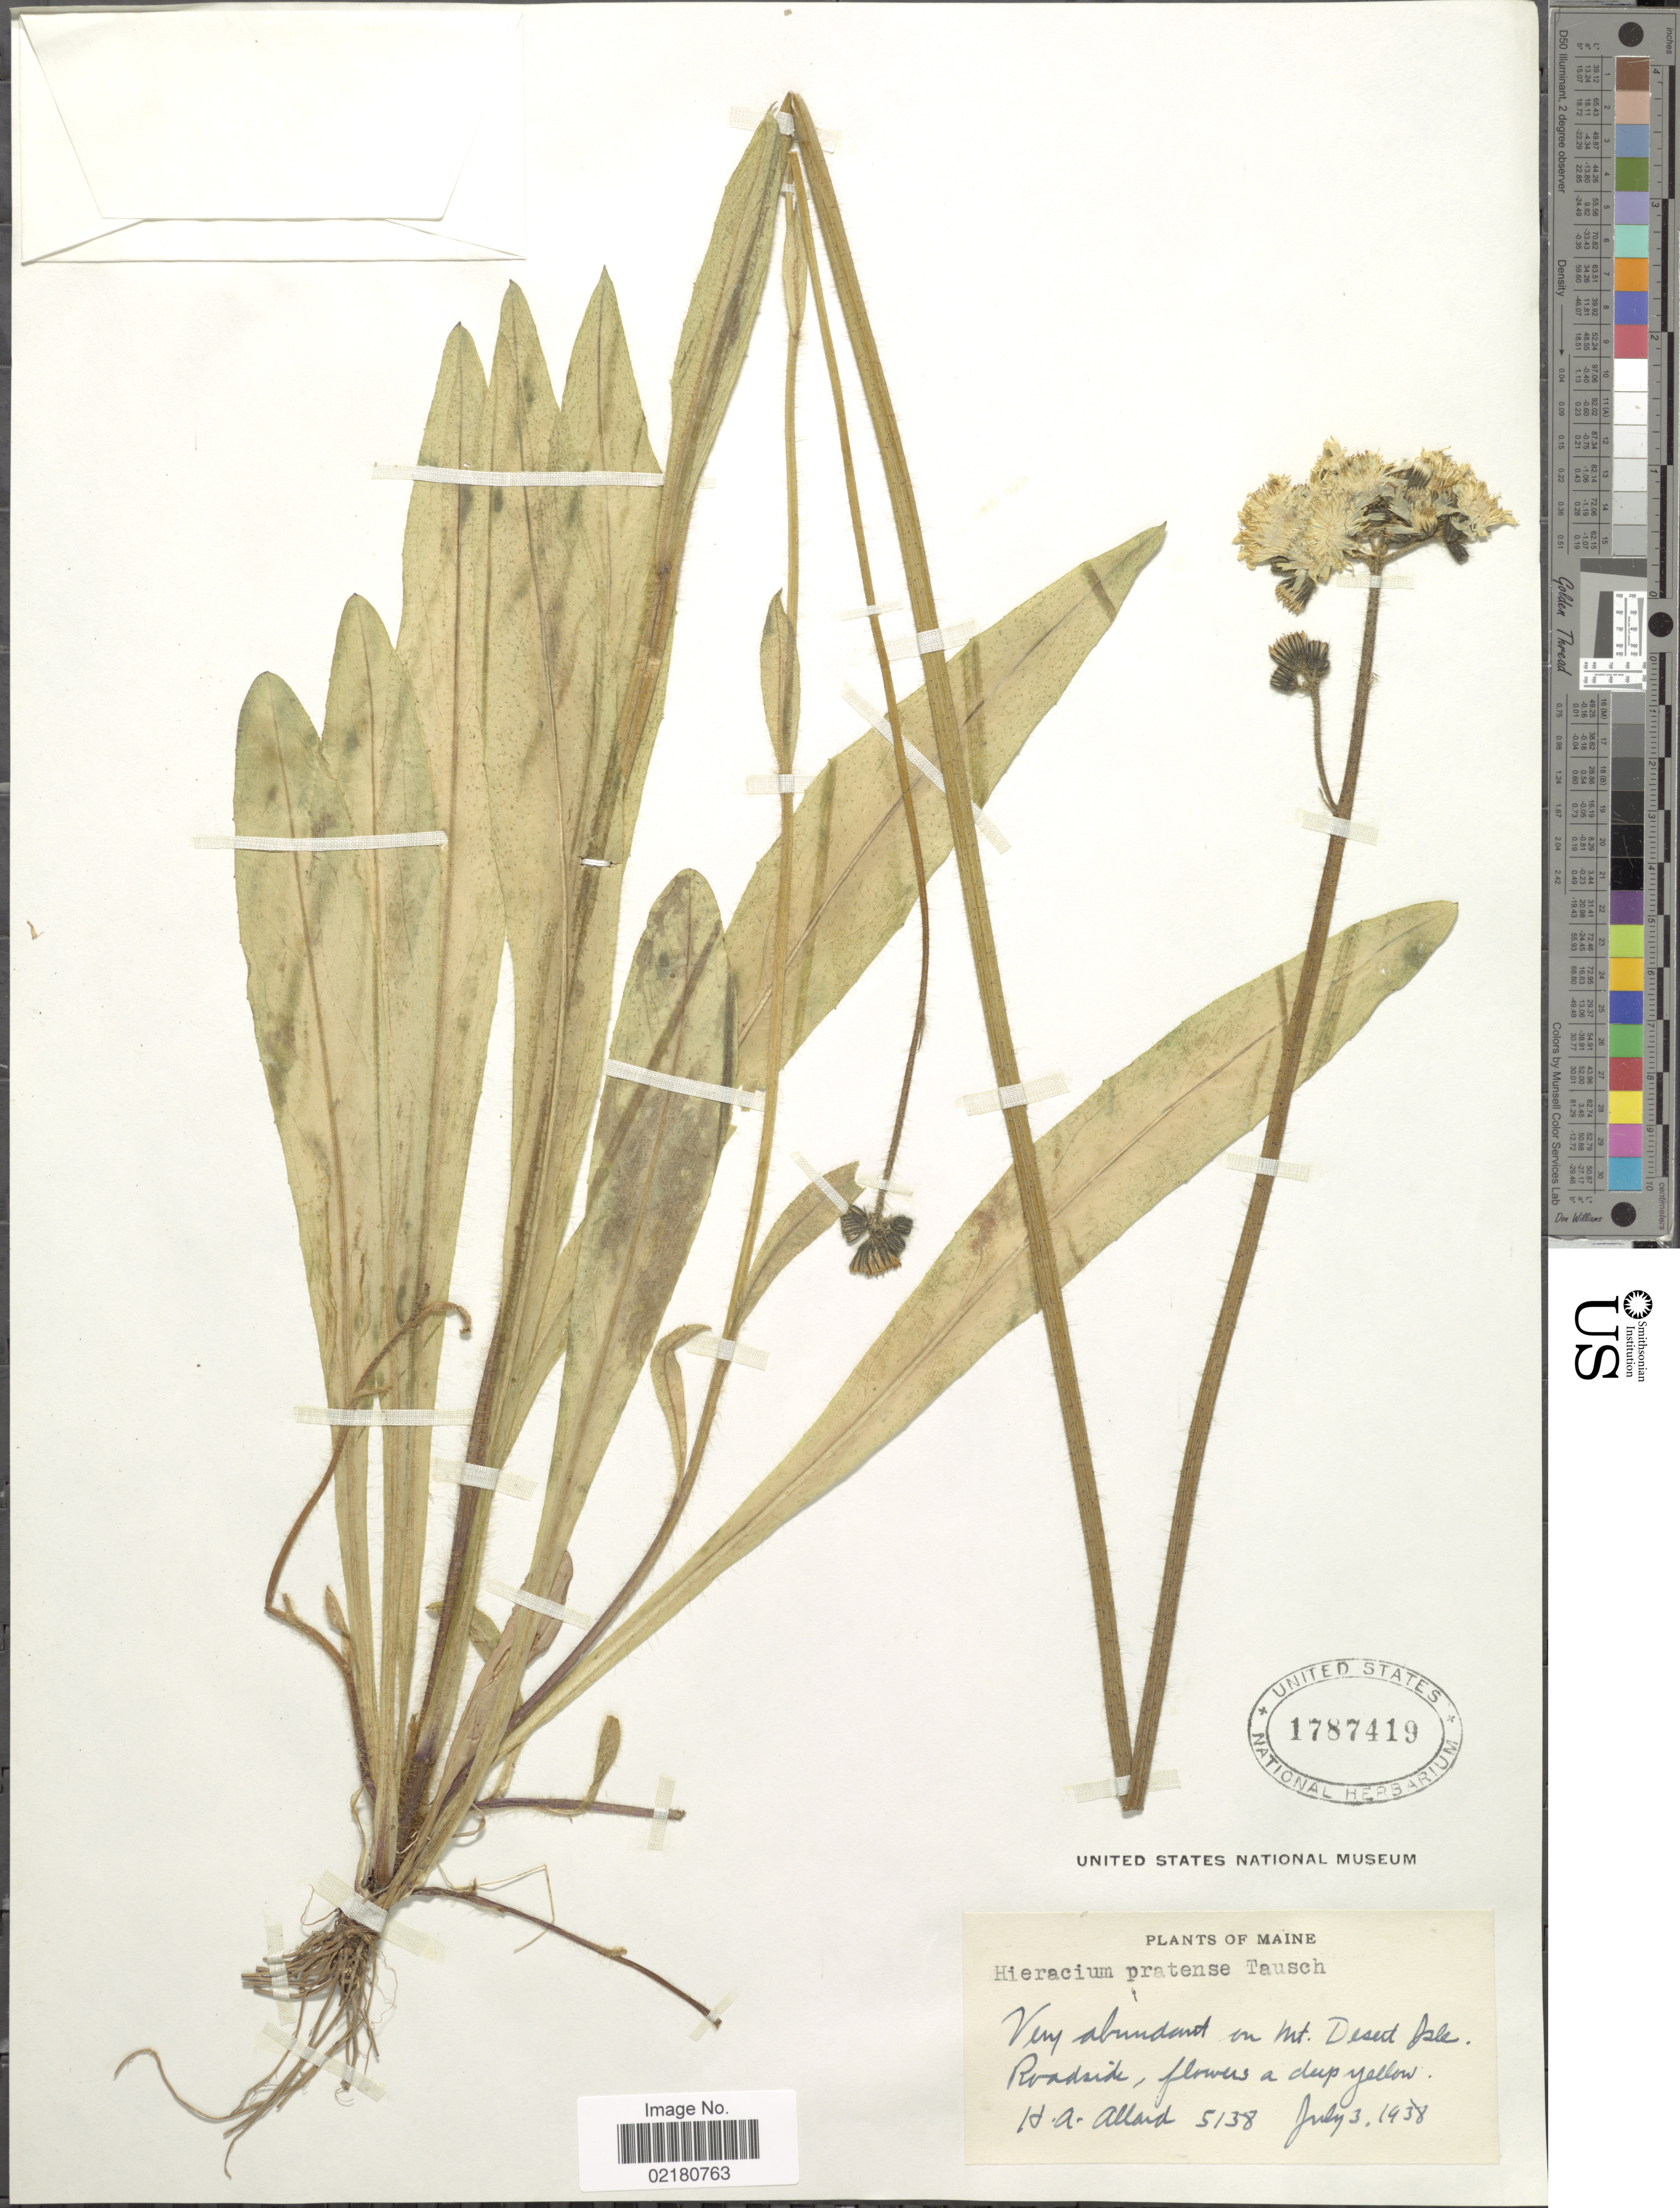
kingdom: Plantae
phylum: Tracheophyta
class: Magnoliopsida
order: Asterales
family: Asteraceae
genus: Pilosella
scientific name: Pilosella caespitosa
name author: (Dumort.) P. D. Sell & C. West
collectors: H. A. Allard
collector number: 5138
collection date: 1938-07-03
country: United States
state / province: Maine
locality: On Mt. Desert Isle.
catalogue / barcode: US 1787419